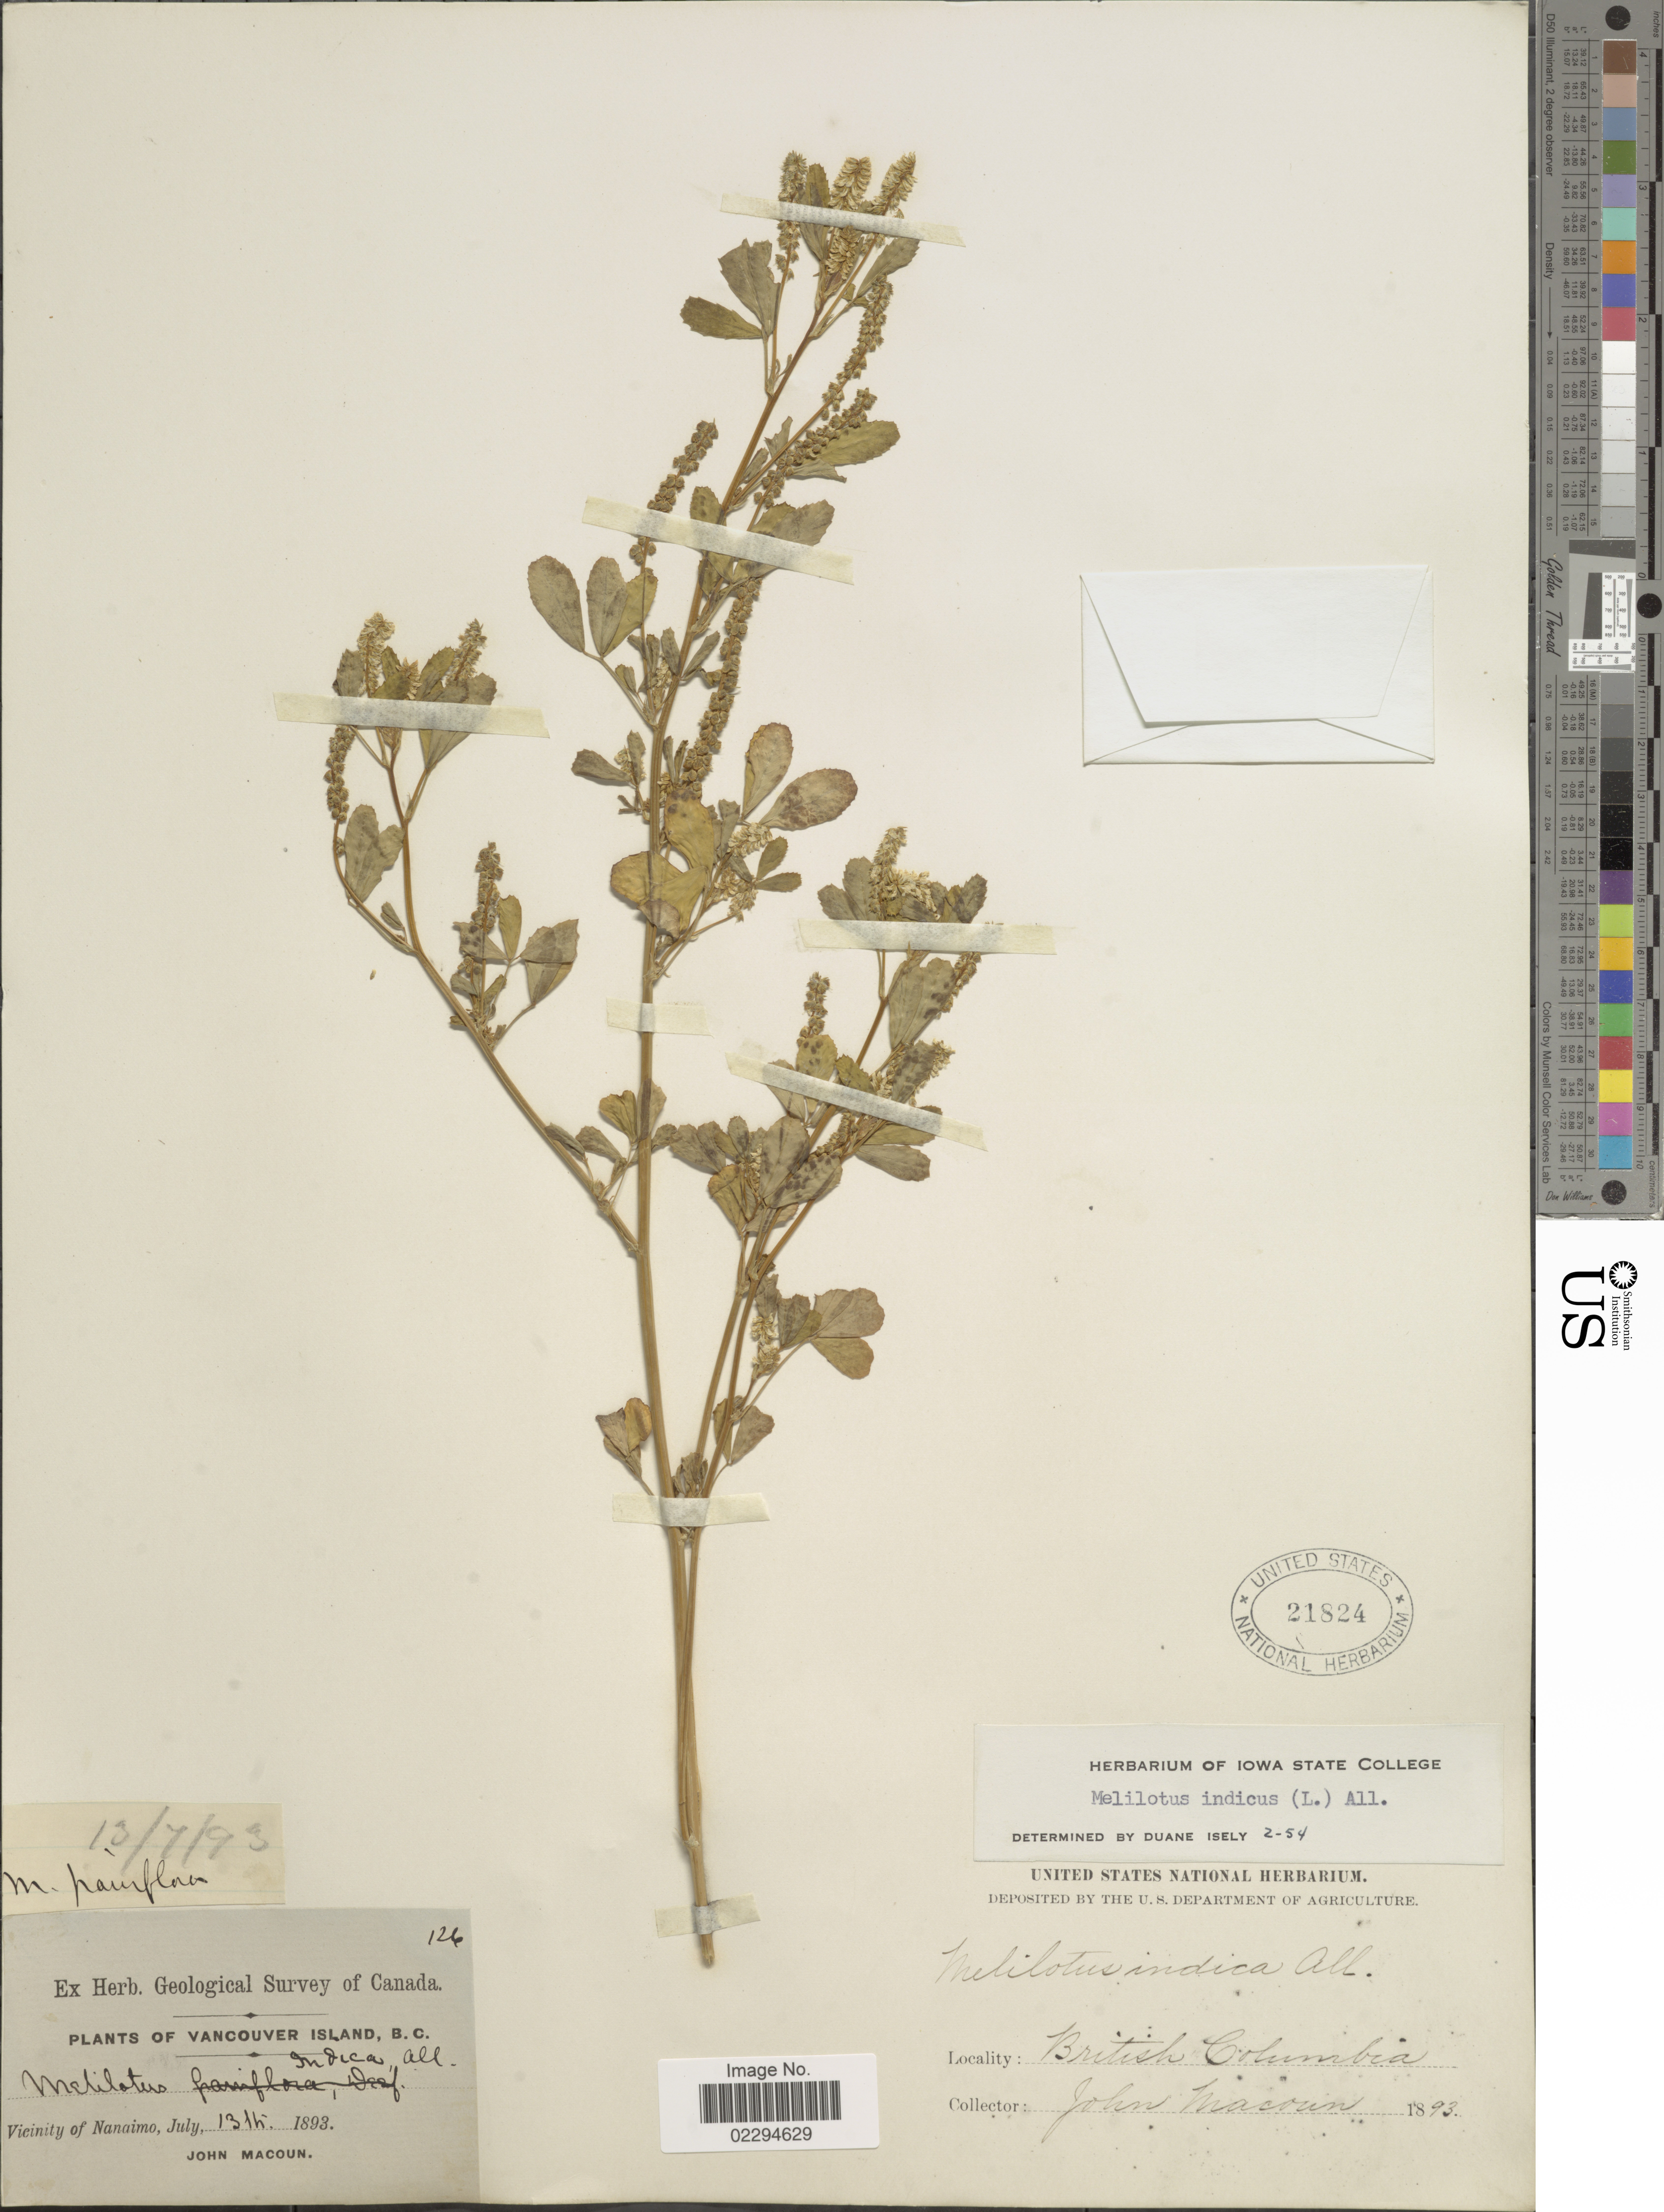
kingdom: Plantae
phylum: Tracheophyta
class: Magnoliopsida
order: Fabales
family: Fabaceae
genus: Melilotus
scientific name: Melilotus indicus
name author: (L.) All.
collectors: J. Macoun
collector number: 126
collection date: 1893-07-13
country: Canada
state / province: British Columbia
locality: Vancouver Island. Vicinity of Nanaimo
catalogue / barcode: US 21824